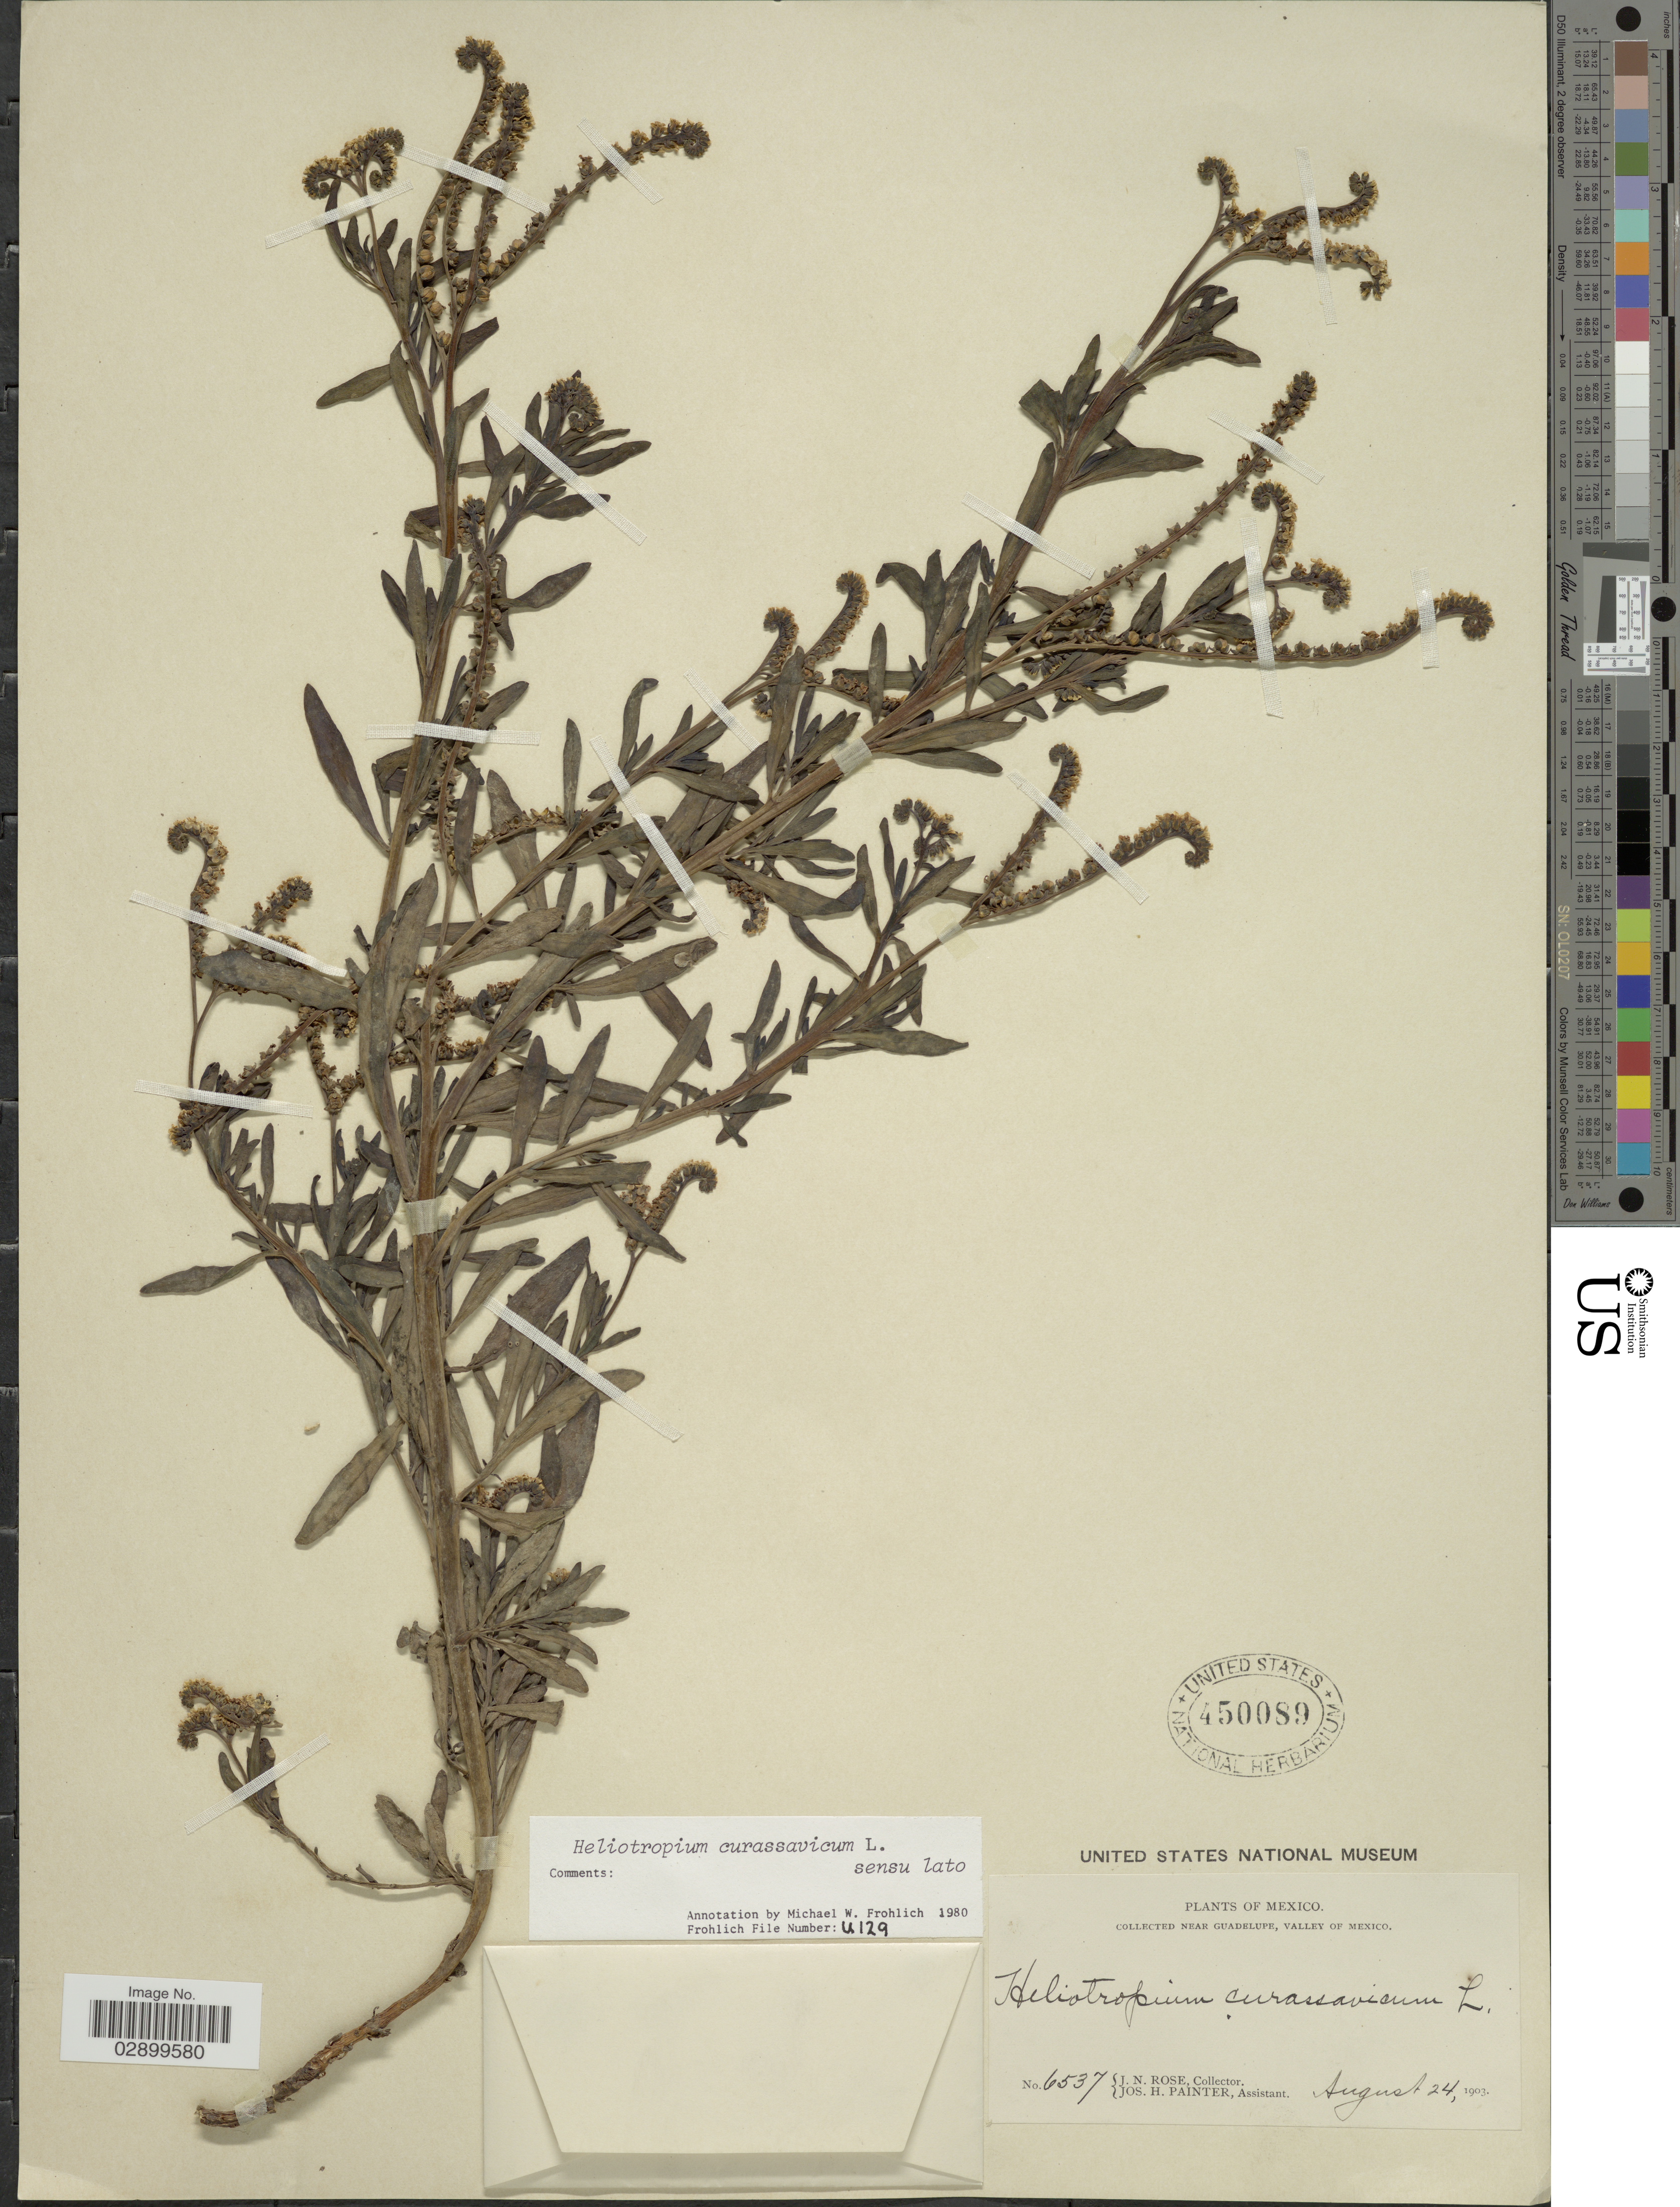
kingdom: Plantae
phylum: Tracheophyta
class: Magnoliopsida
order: Boraginales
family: Heliotropiaceae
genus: Heliotropium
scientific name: Heliotropium curassavicum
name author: L.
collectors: J. N. Rose & J. H. Painter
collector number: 6537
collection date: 1903-08-24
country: Mexico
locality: Near Guadelupe, Valley of Mexico.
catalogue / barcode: US 450089